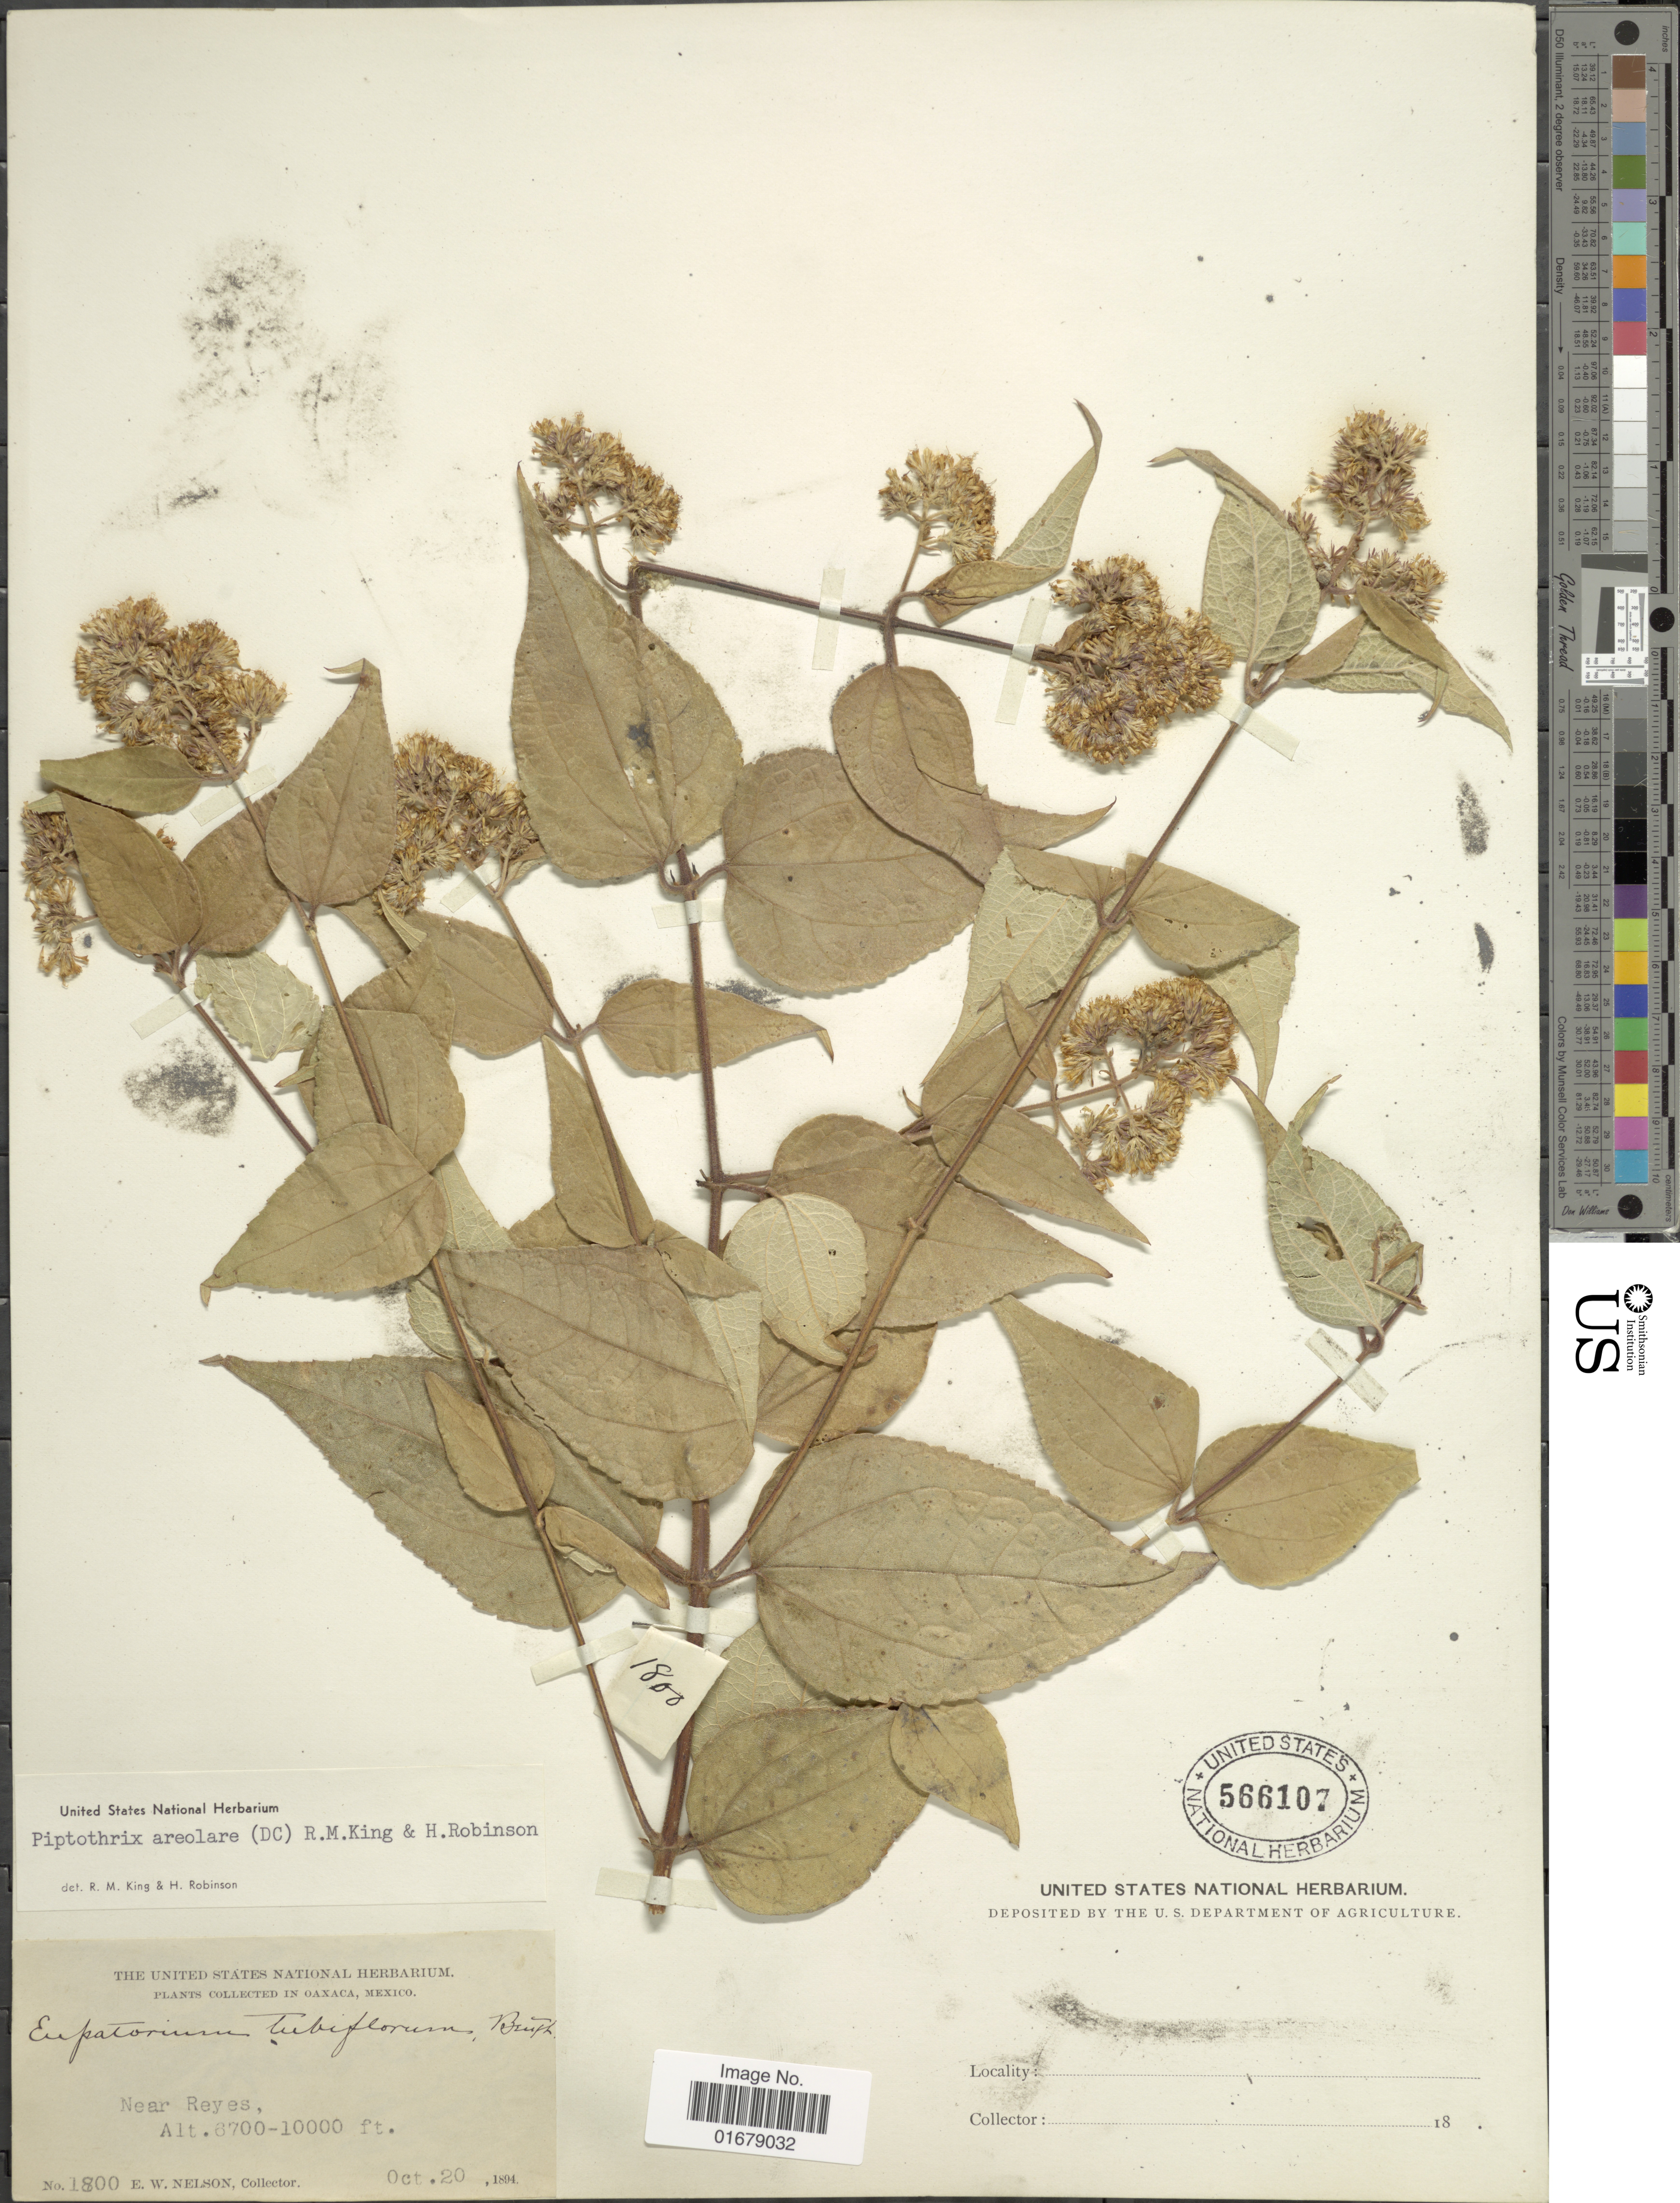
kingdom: Plantae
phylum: Tracheophyta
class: Magnoliopsida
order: Asterales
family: Asteraceae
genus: Piptothrix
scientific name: Piptothrix areolaris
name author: (DC.) R.M. King & H. Rob.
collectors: E. W. Nelson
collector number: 1800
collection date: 1894-10-20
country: Mexico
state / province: Oaxaca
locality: Oaxaca, Mexico. Near Reyes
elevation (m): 2042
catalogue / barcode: US 566107